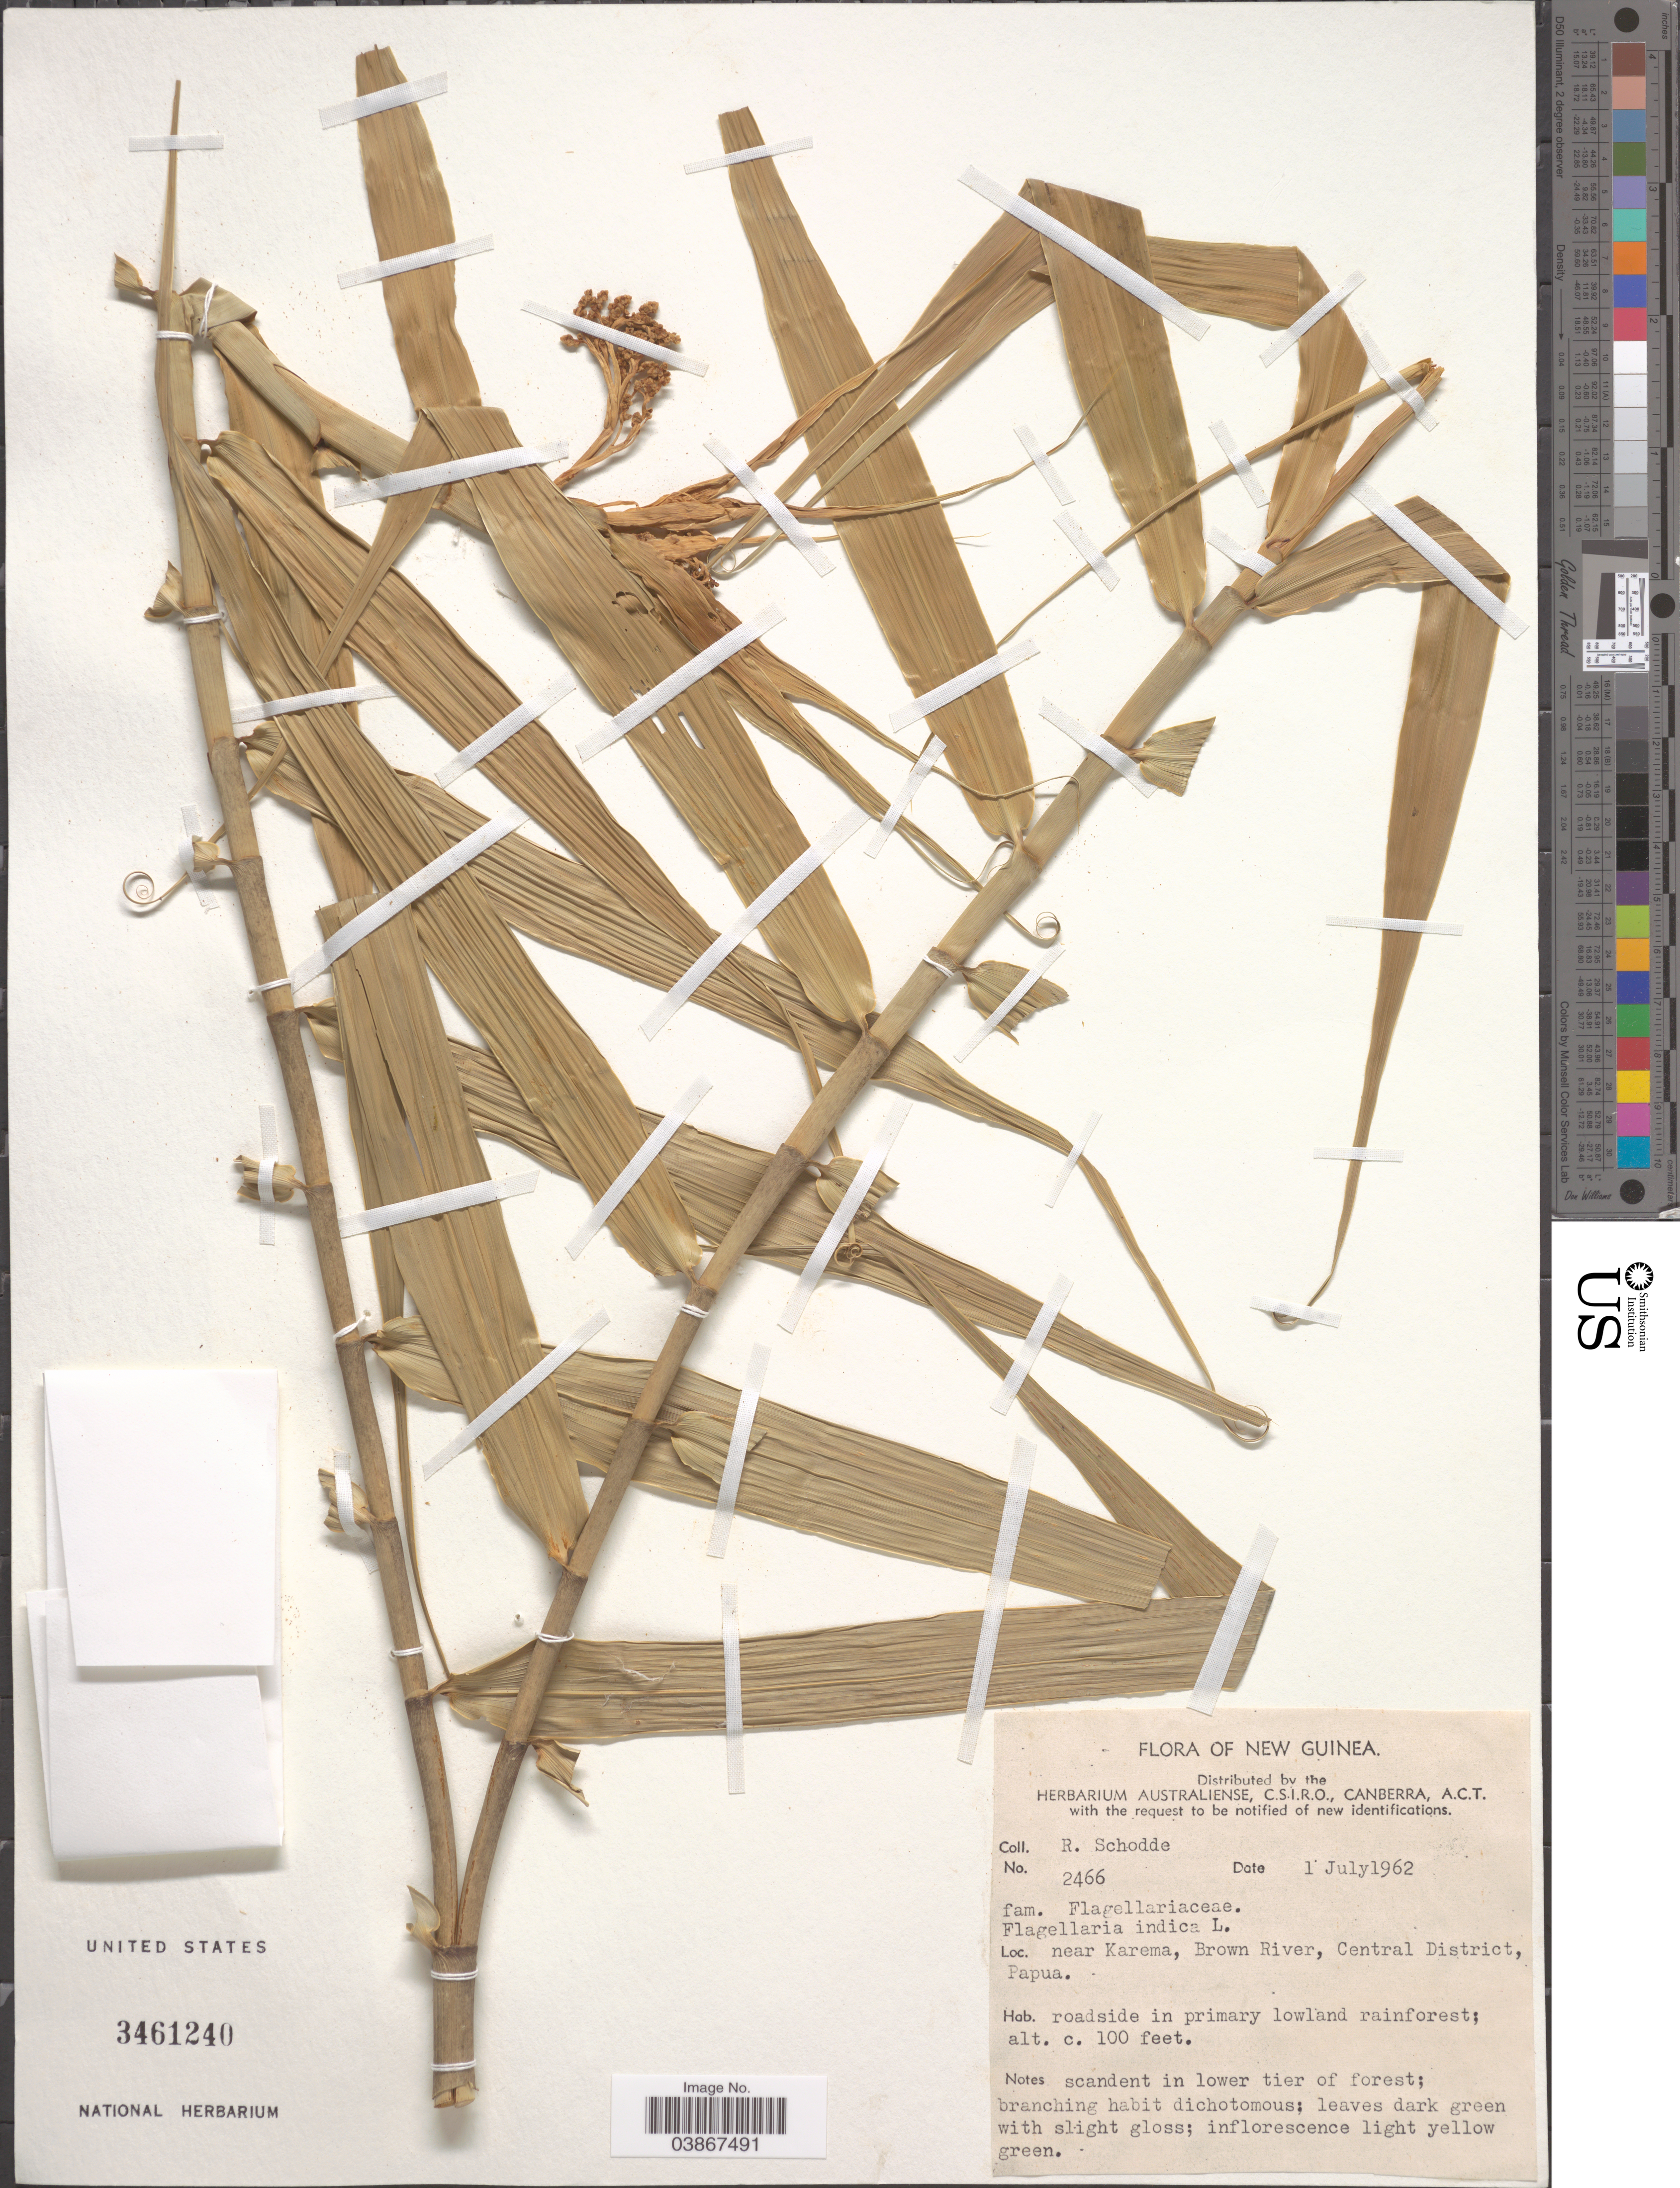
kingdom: Plantae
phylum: Tracheophyta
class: Liliopsida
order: Poales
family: Flagellariaceae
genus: Flagellaria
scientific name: Flagellaria indica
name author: L.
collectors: R. Schodde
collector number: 2466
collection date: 1962-07-01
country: Papua New Guinea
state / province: Central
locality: New Guinea. Near Karema, Brown River, Central District, Papua.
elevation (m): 30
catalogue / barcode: US 3461240